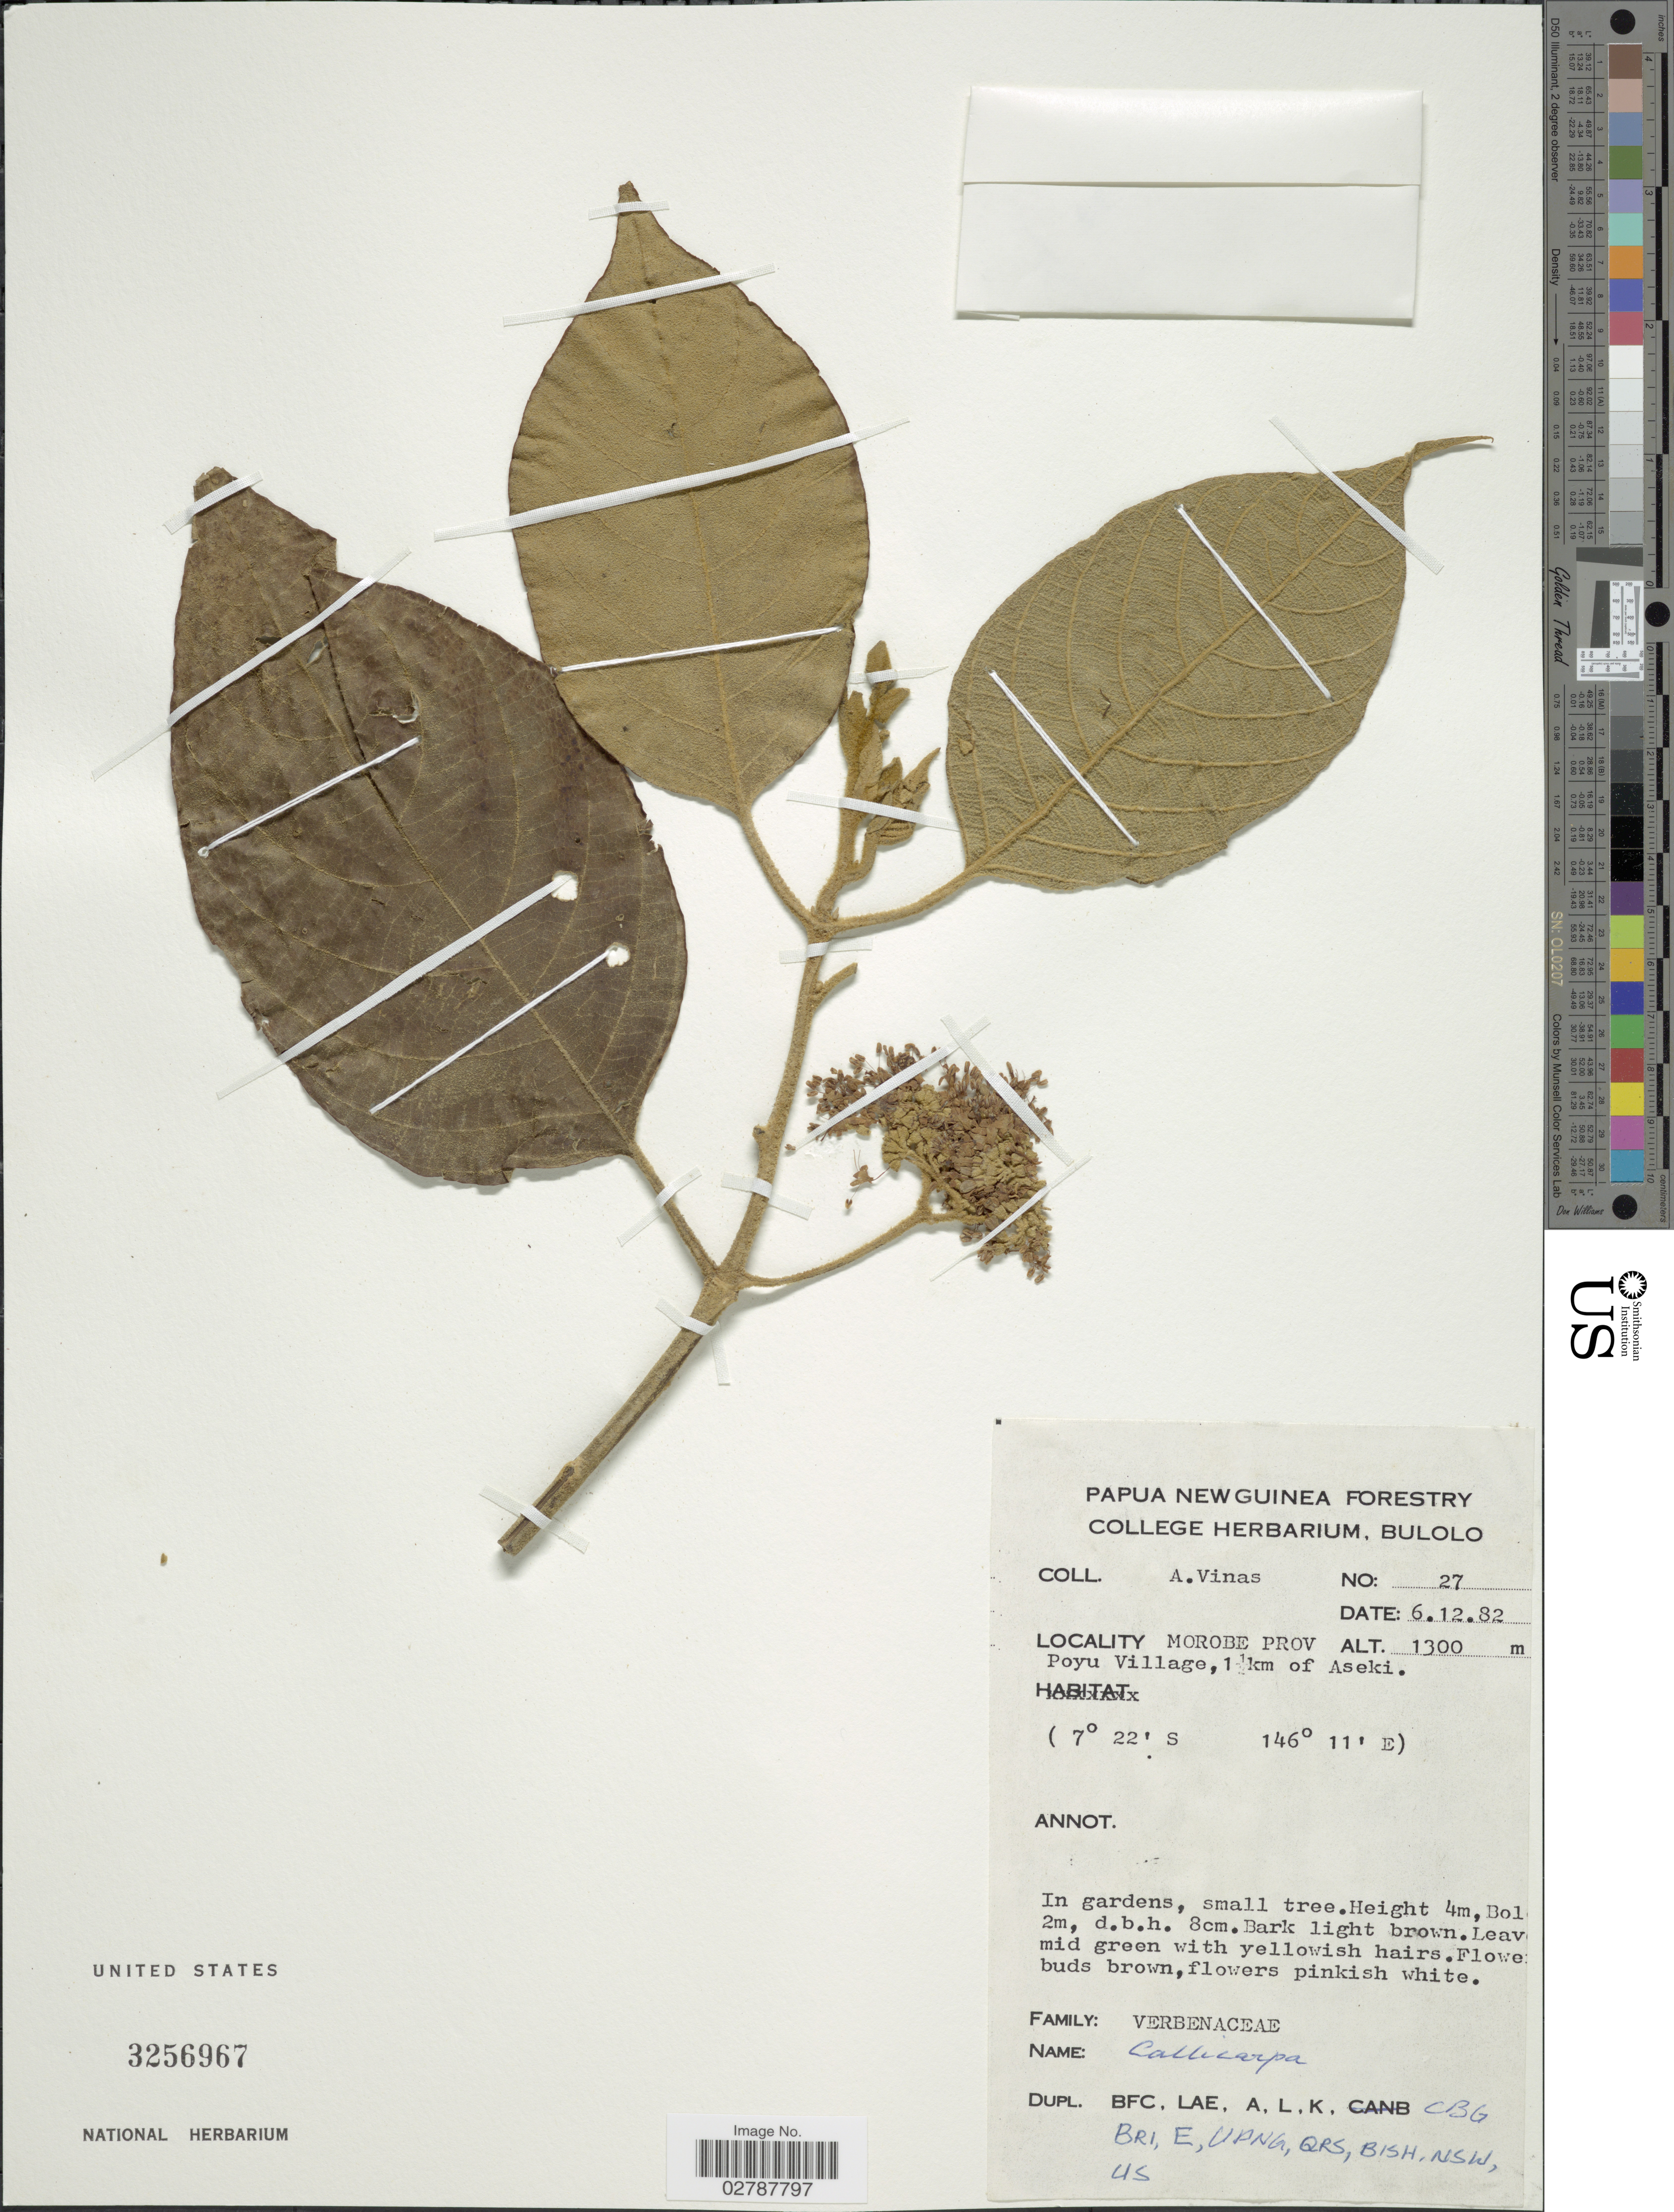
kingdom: Plantae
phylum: Tracheophyta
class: Magnoliopsida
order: Lamiales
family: Lamiaceae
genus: Callicarpa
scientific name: Callicarpa sp.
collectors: A. Vinas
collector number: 27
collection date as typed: Transcribed d/m/y: 6/12/82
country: Papua New Guinea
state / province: Morobe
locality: Poyu Village, 1½km of Aseki.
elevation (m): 1300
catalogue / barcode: US 3256967